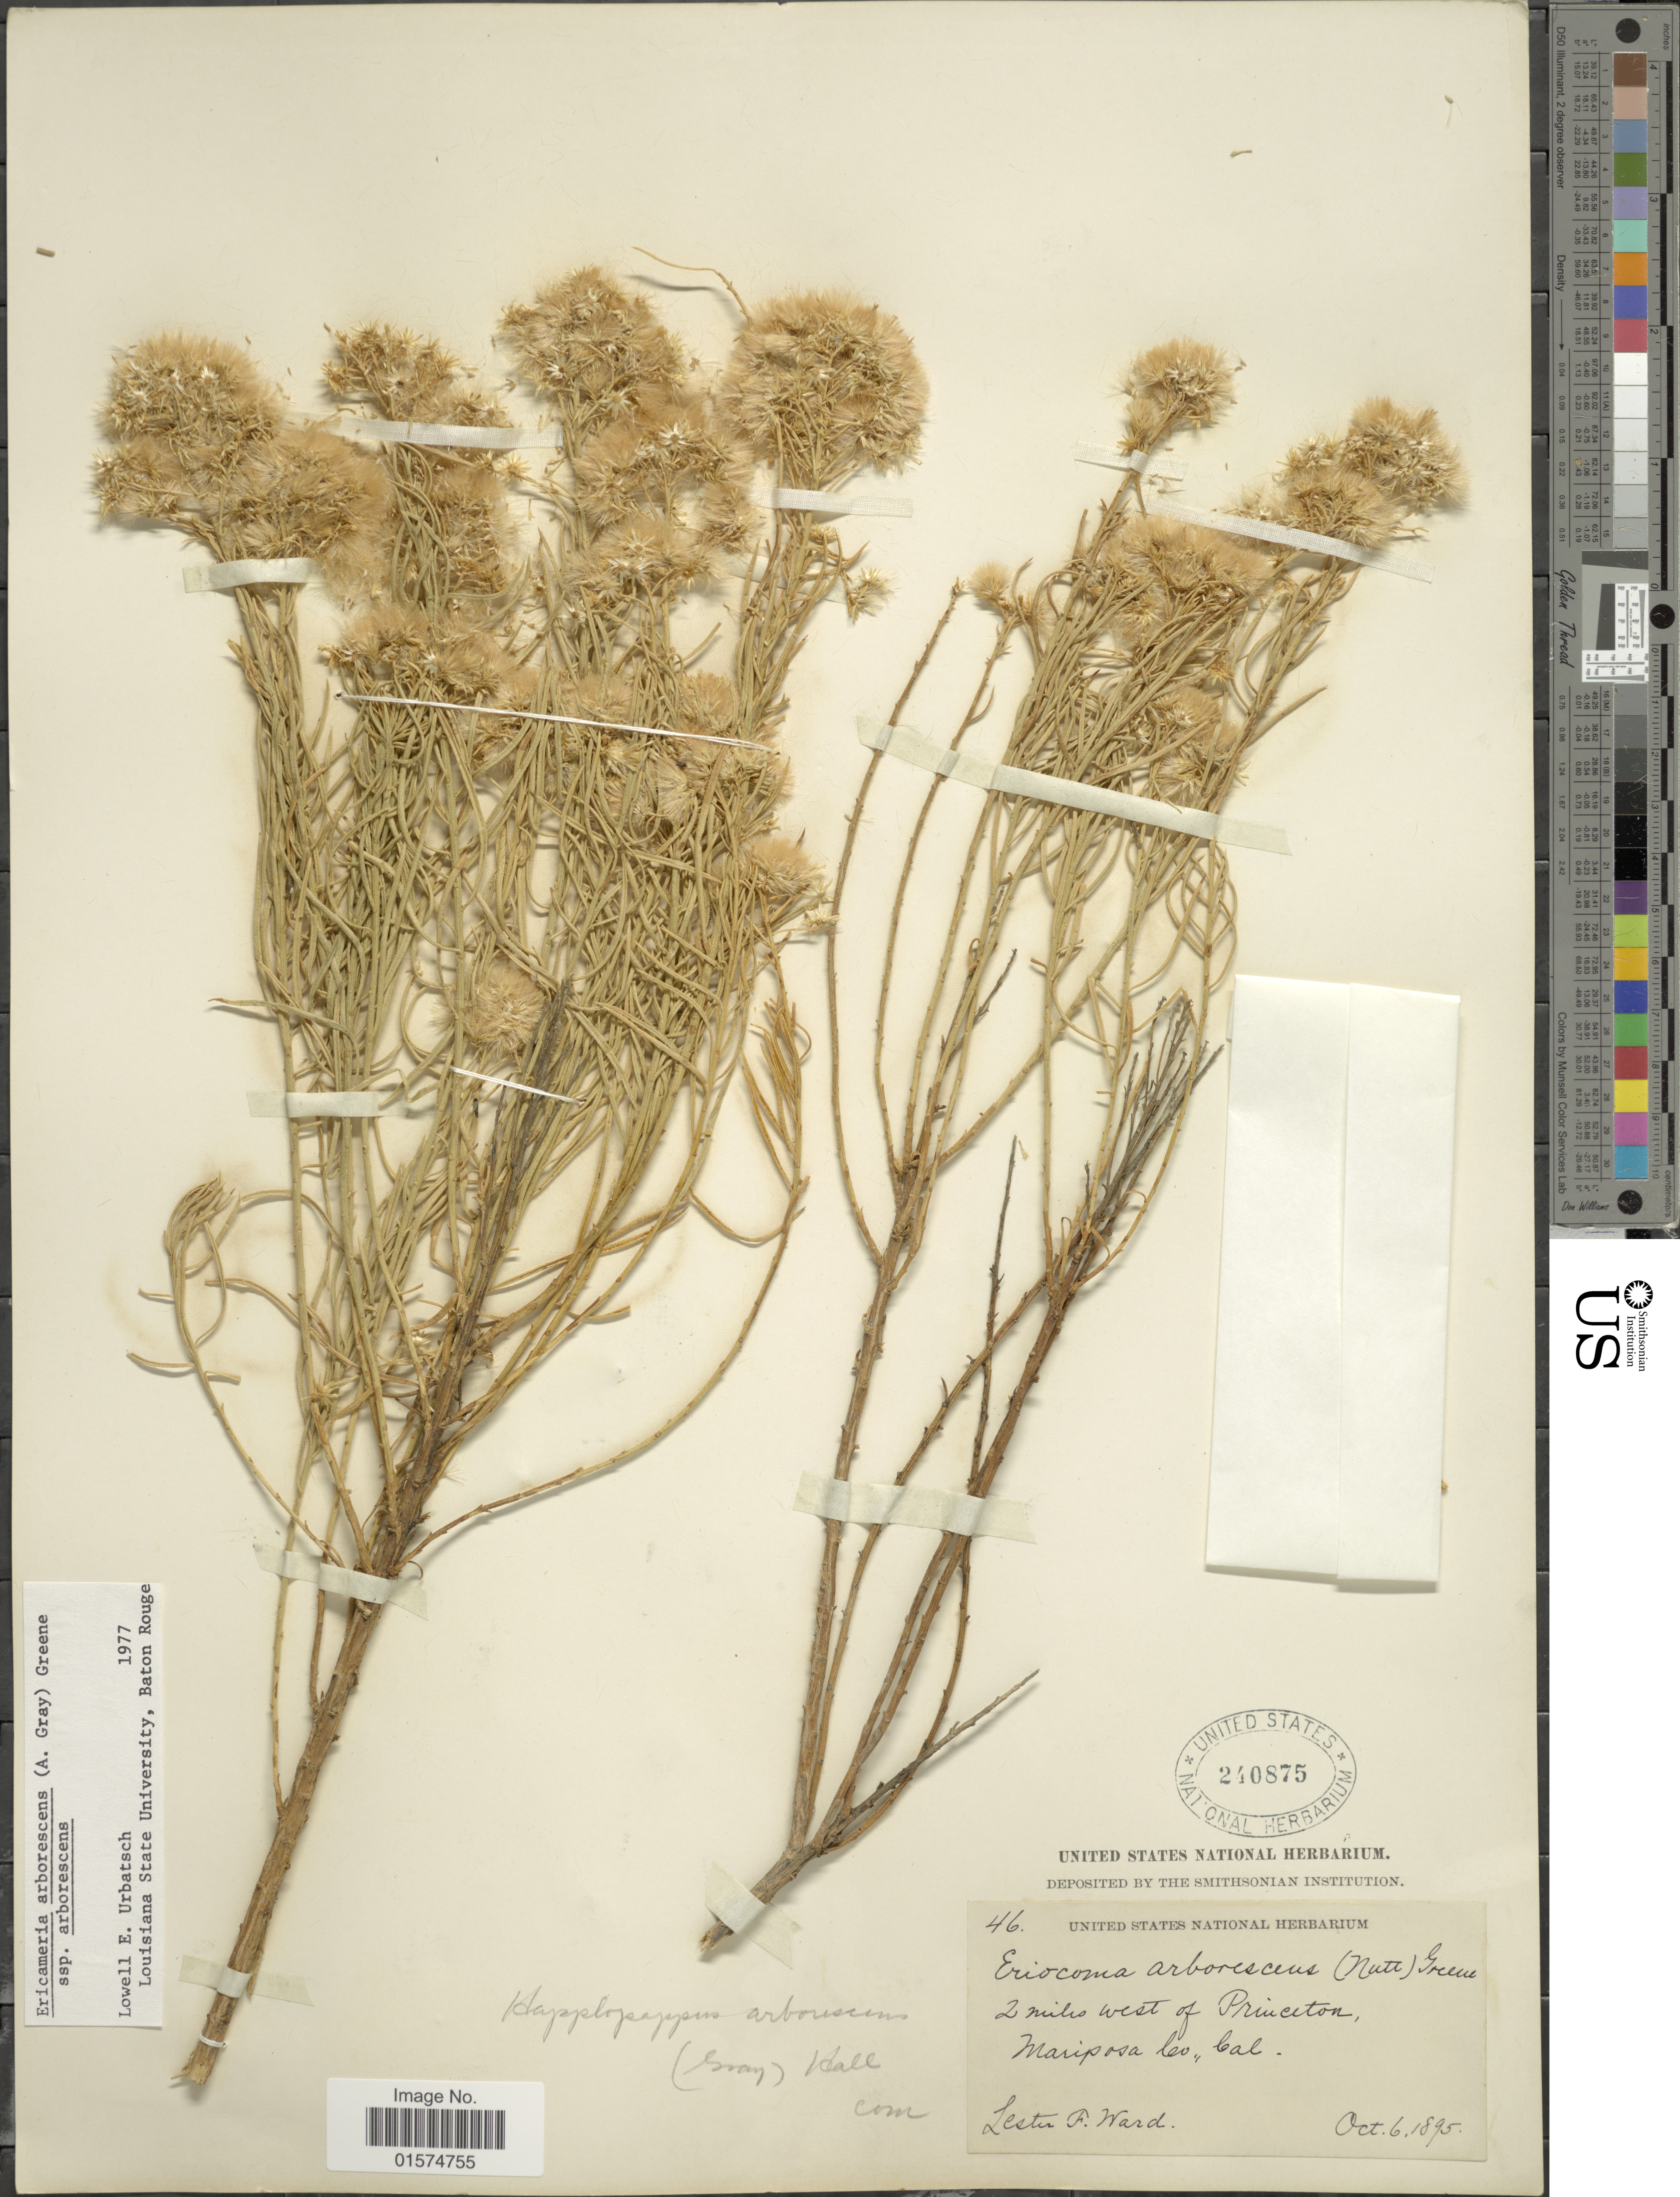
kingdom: Plantae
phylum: Tracheophyta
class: Magnoliopsida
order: Asterales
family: Asteraceae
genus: Ericameria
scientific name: Ericameria arborescens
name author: (A. Gray) Greene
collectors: L. F. Ward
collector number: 46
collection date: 1895-10-06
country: United States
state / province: California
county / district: Mariposa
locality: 2 miles west of Princeton, Mariposa Co.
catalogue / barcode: US 240875